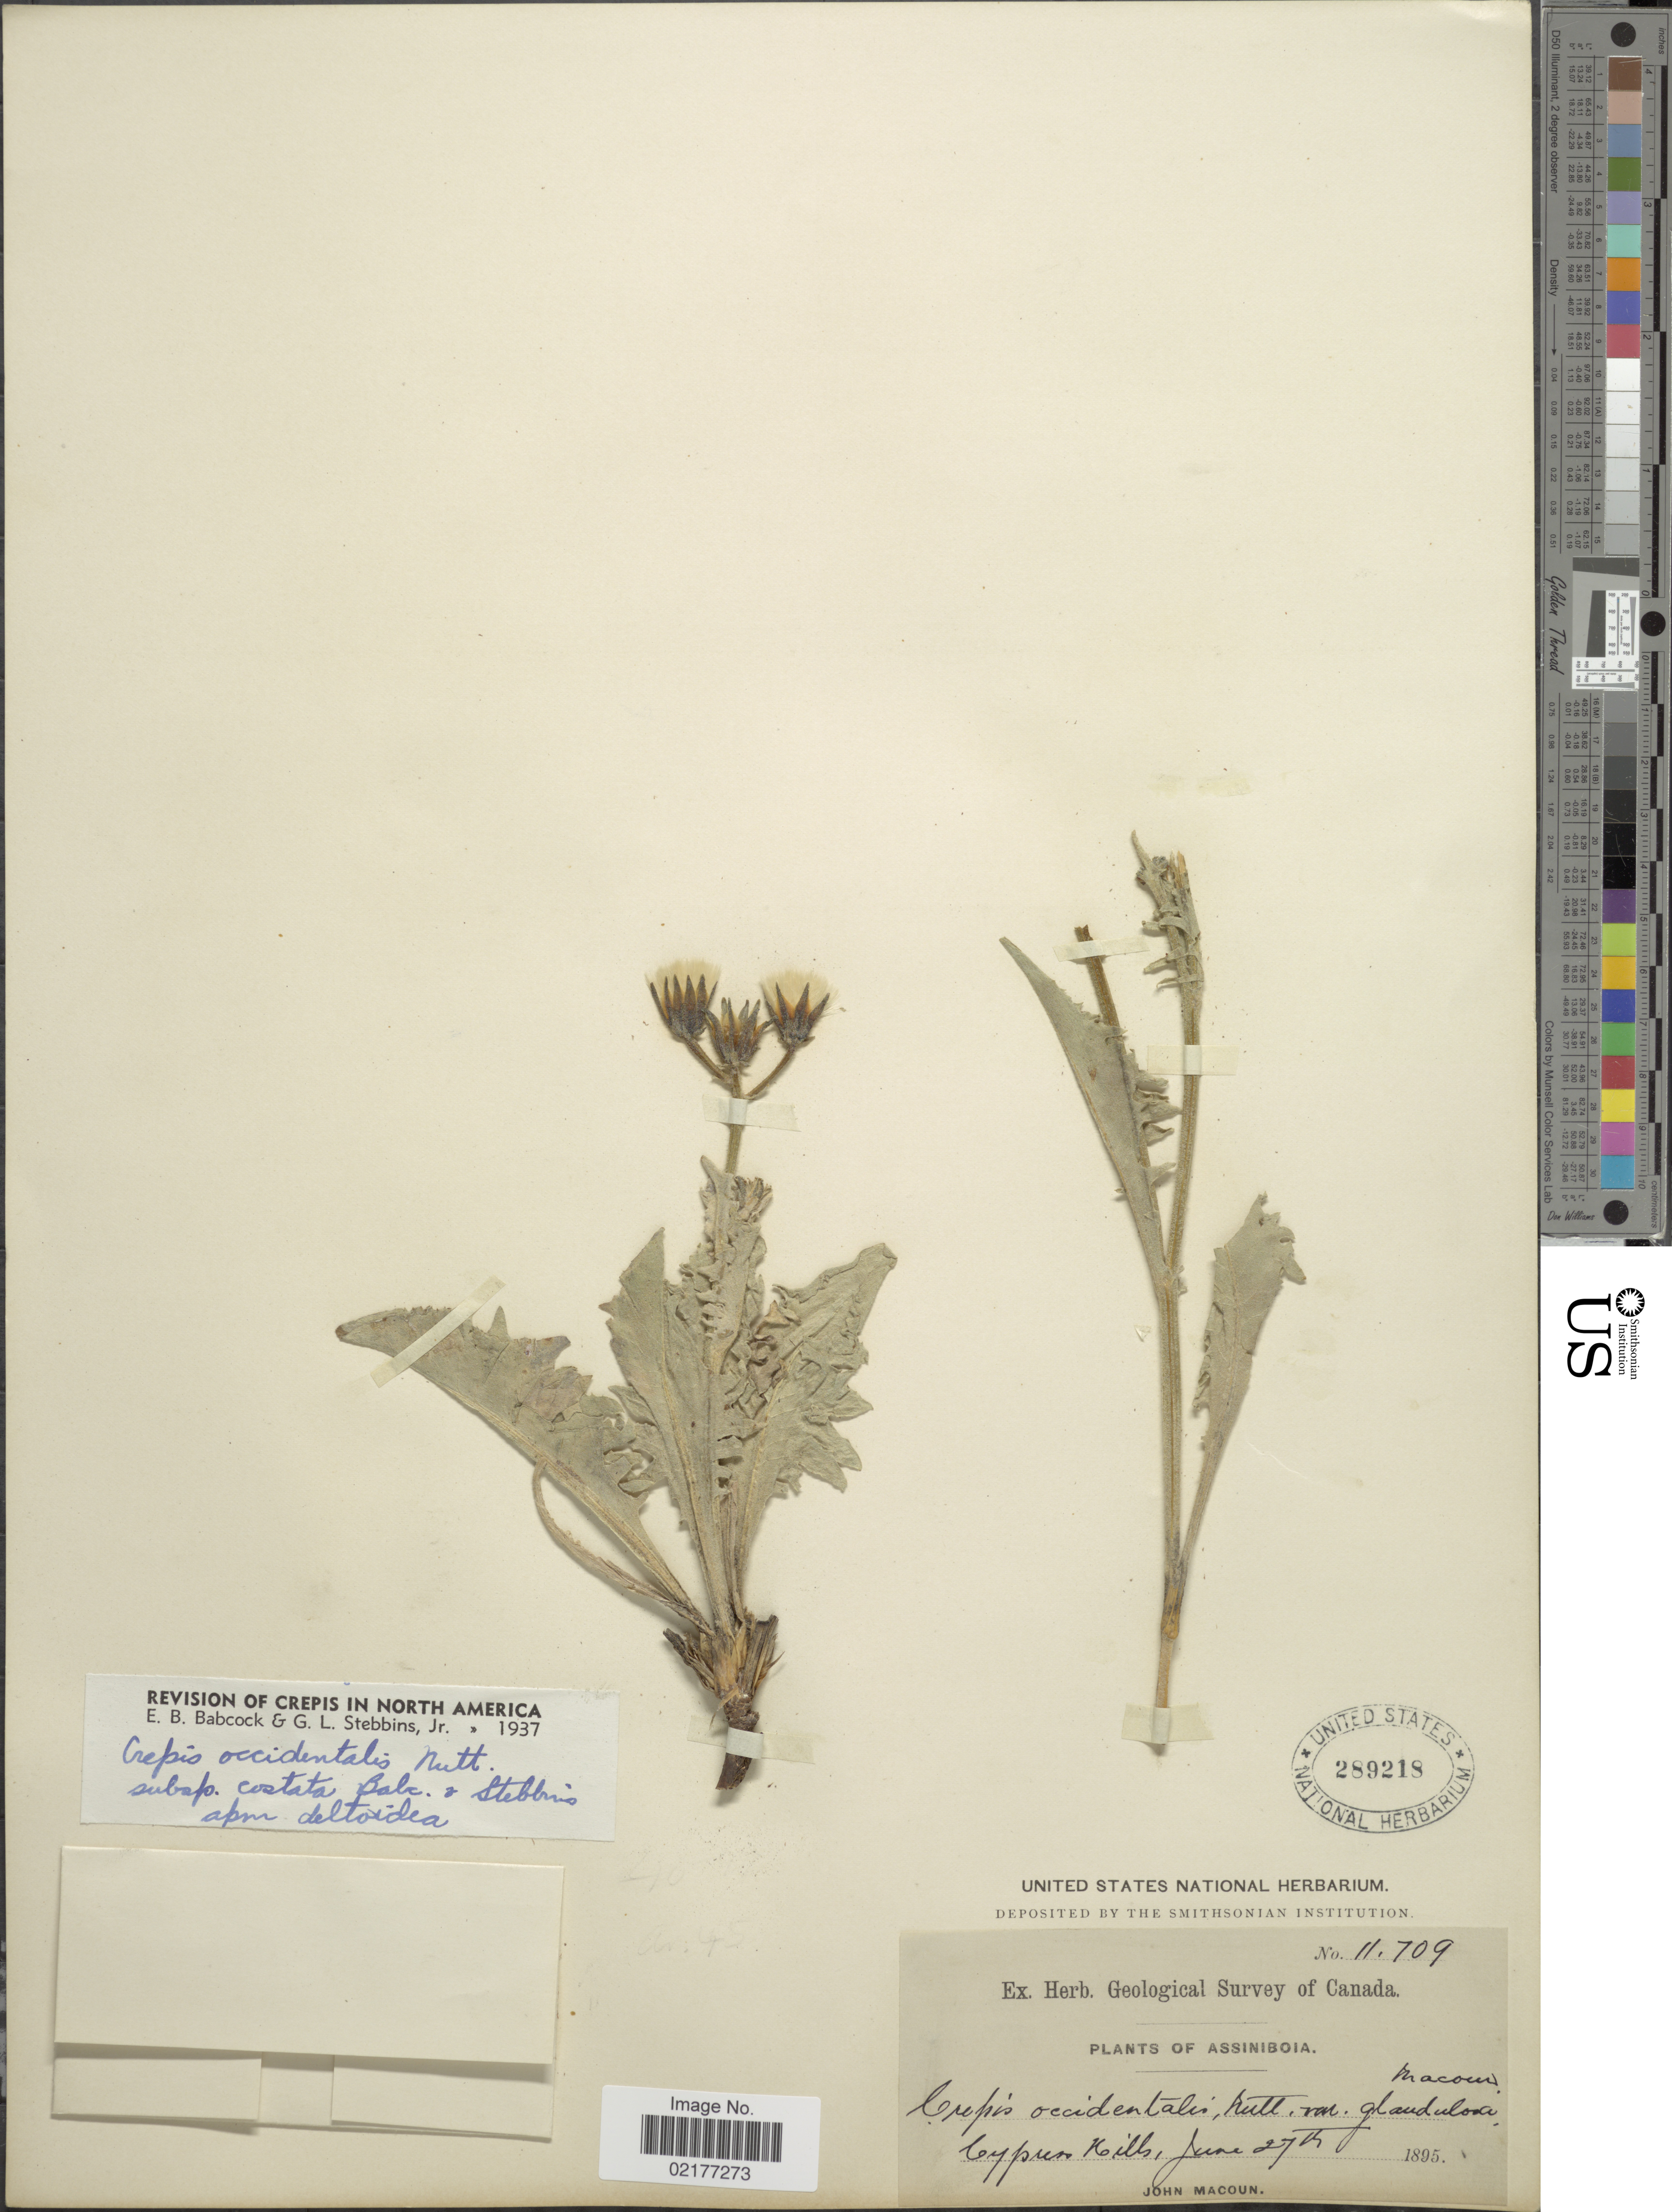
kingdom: Plantae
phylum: Tracheophyta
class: Magnoliopsida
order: Asterales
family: Asteraceae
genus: Crepis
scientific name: Crepis occidentalis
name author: Nutt.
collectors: J. Macoun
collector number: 11709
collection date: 1895-06-27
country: Canada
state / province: Saskatchewan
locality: Assiniboia, Cypress Hills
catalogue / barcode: US 289218